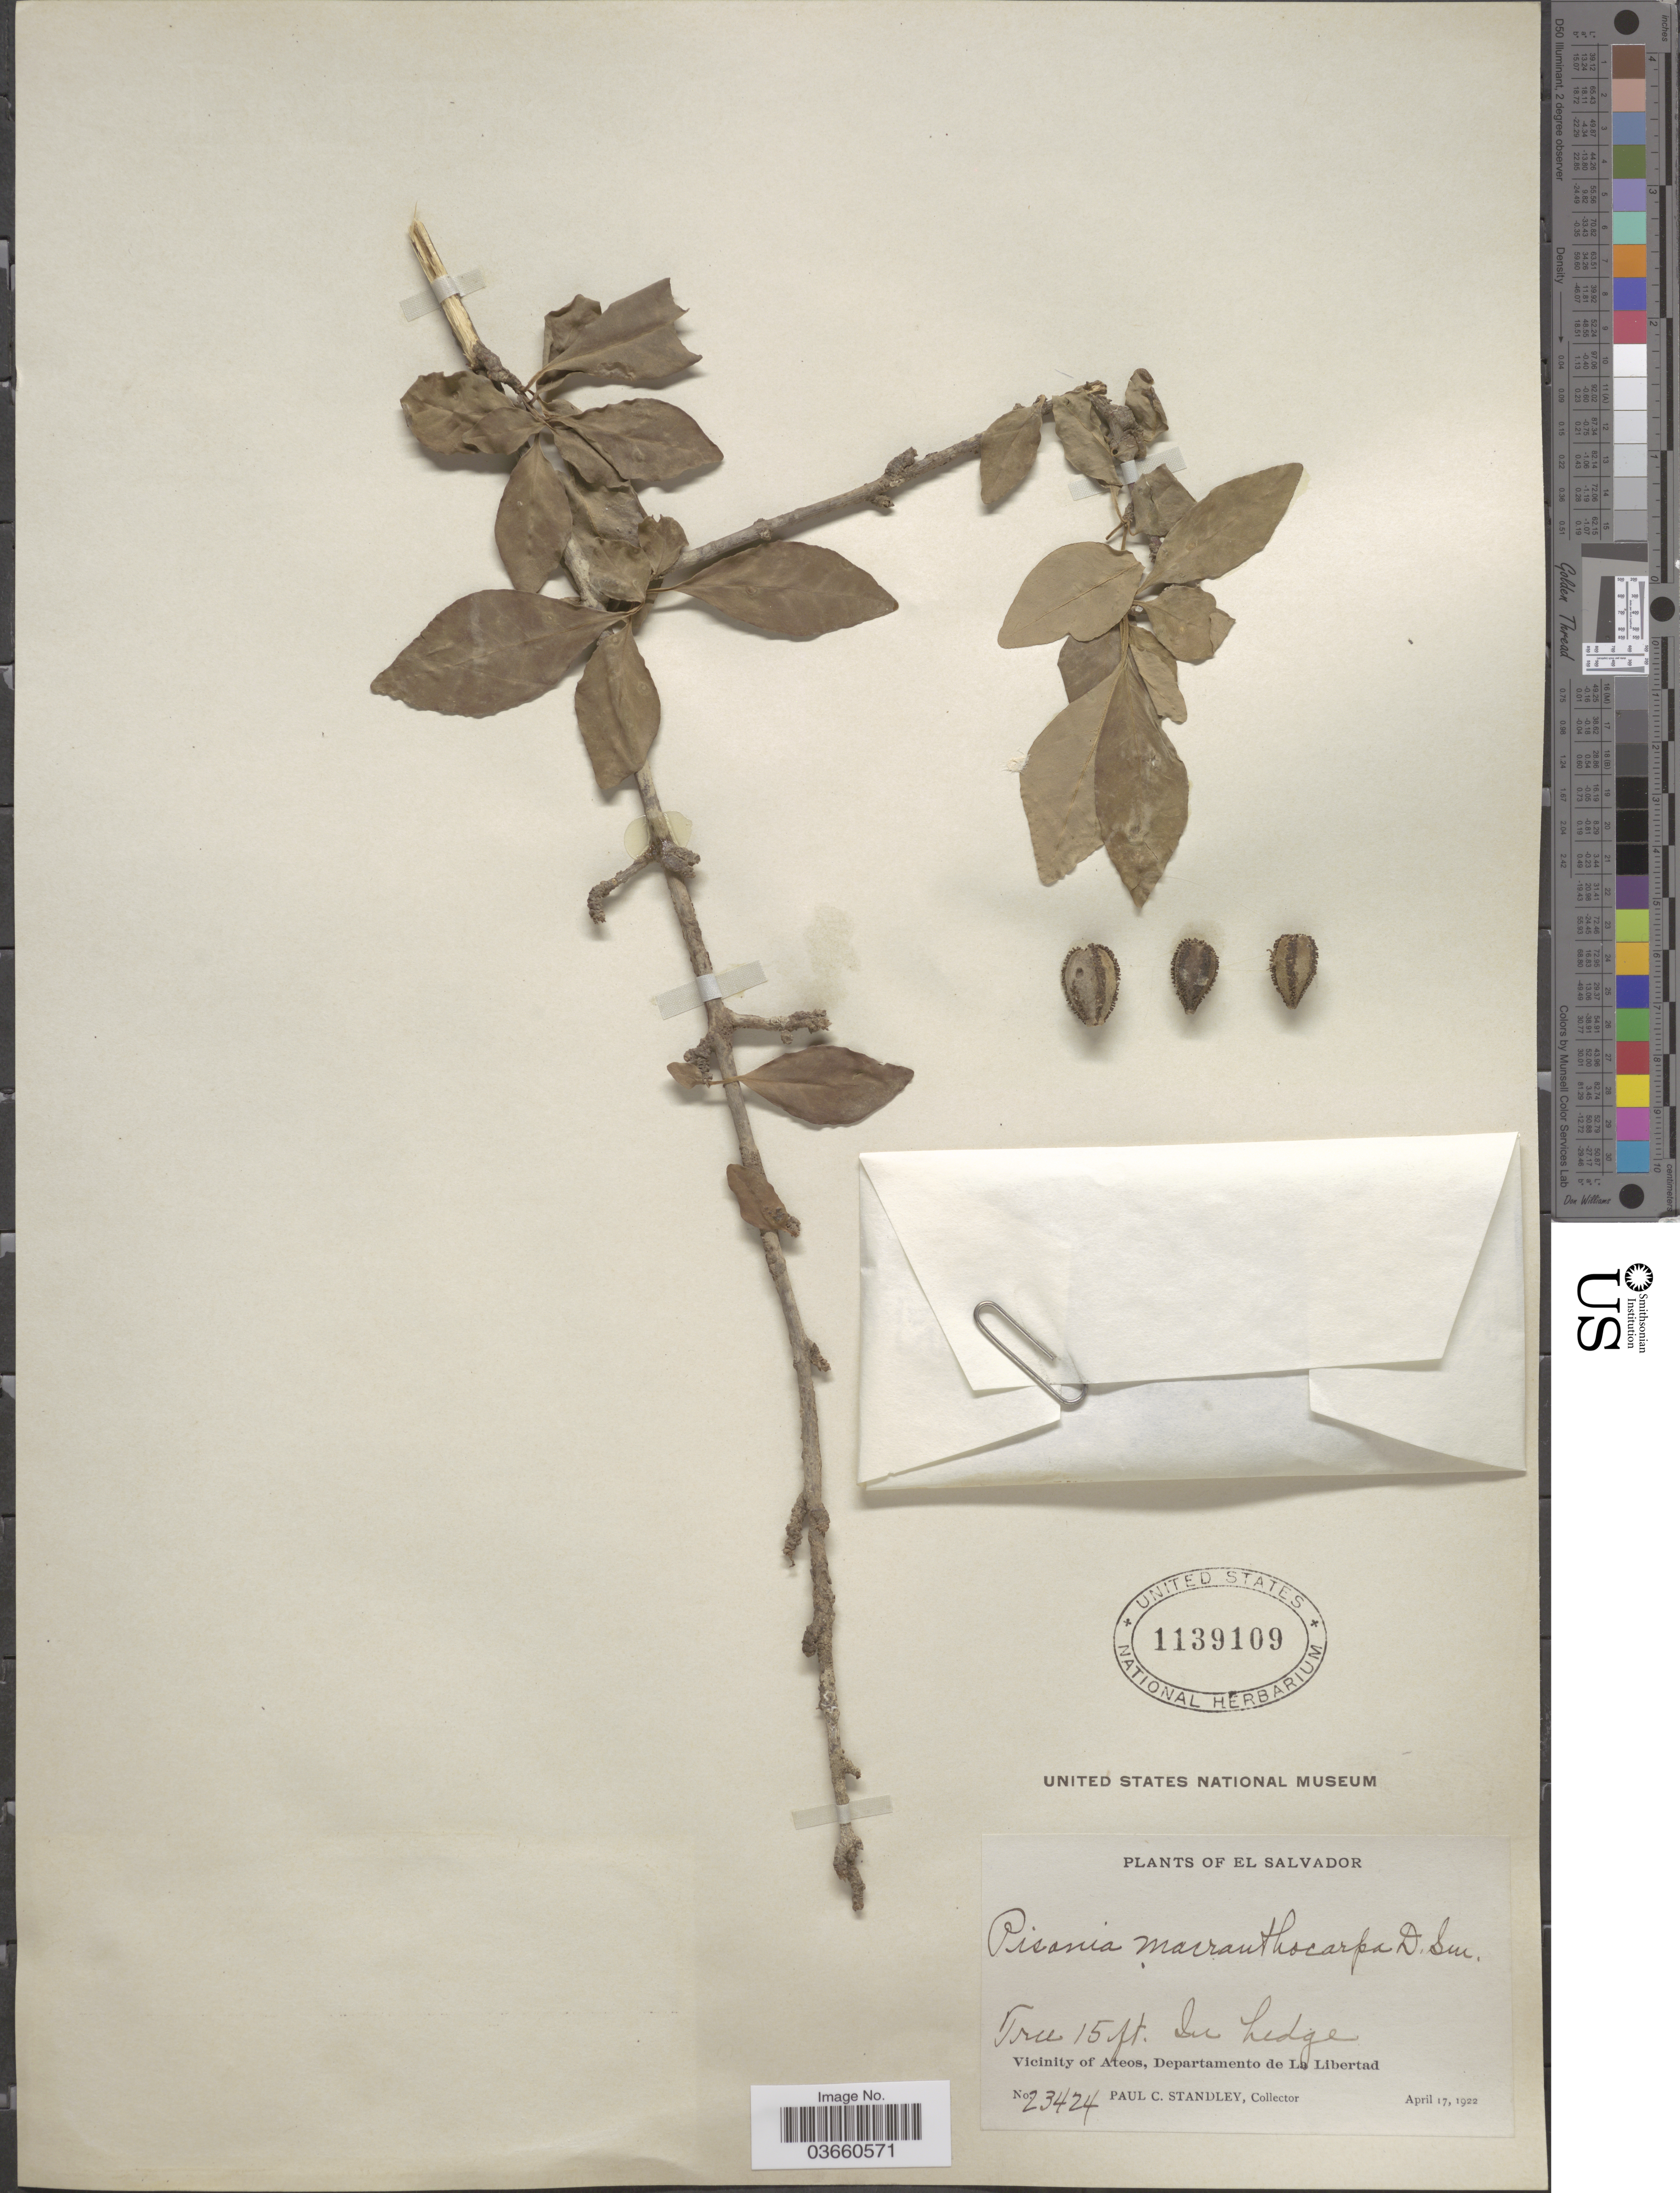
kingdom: Plantae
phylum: Tracheophyta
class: Magnoliopsida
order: Caryophyllales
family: Nyctaginaceae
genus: Pisonia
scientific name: Pisonia macranthocarpa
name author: (Donn. Sm.) Donn. Sm.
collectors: P. C. Standley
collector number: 23424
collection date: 1922-04-17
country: El Salvador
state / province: La Libertad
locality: Vicinity of Ateos, Departamento de La Libertad.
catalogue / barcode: US 1139109